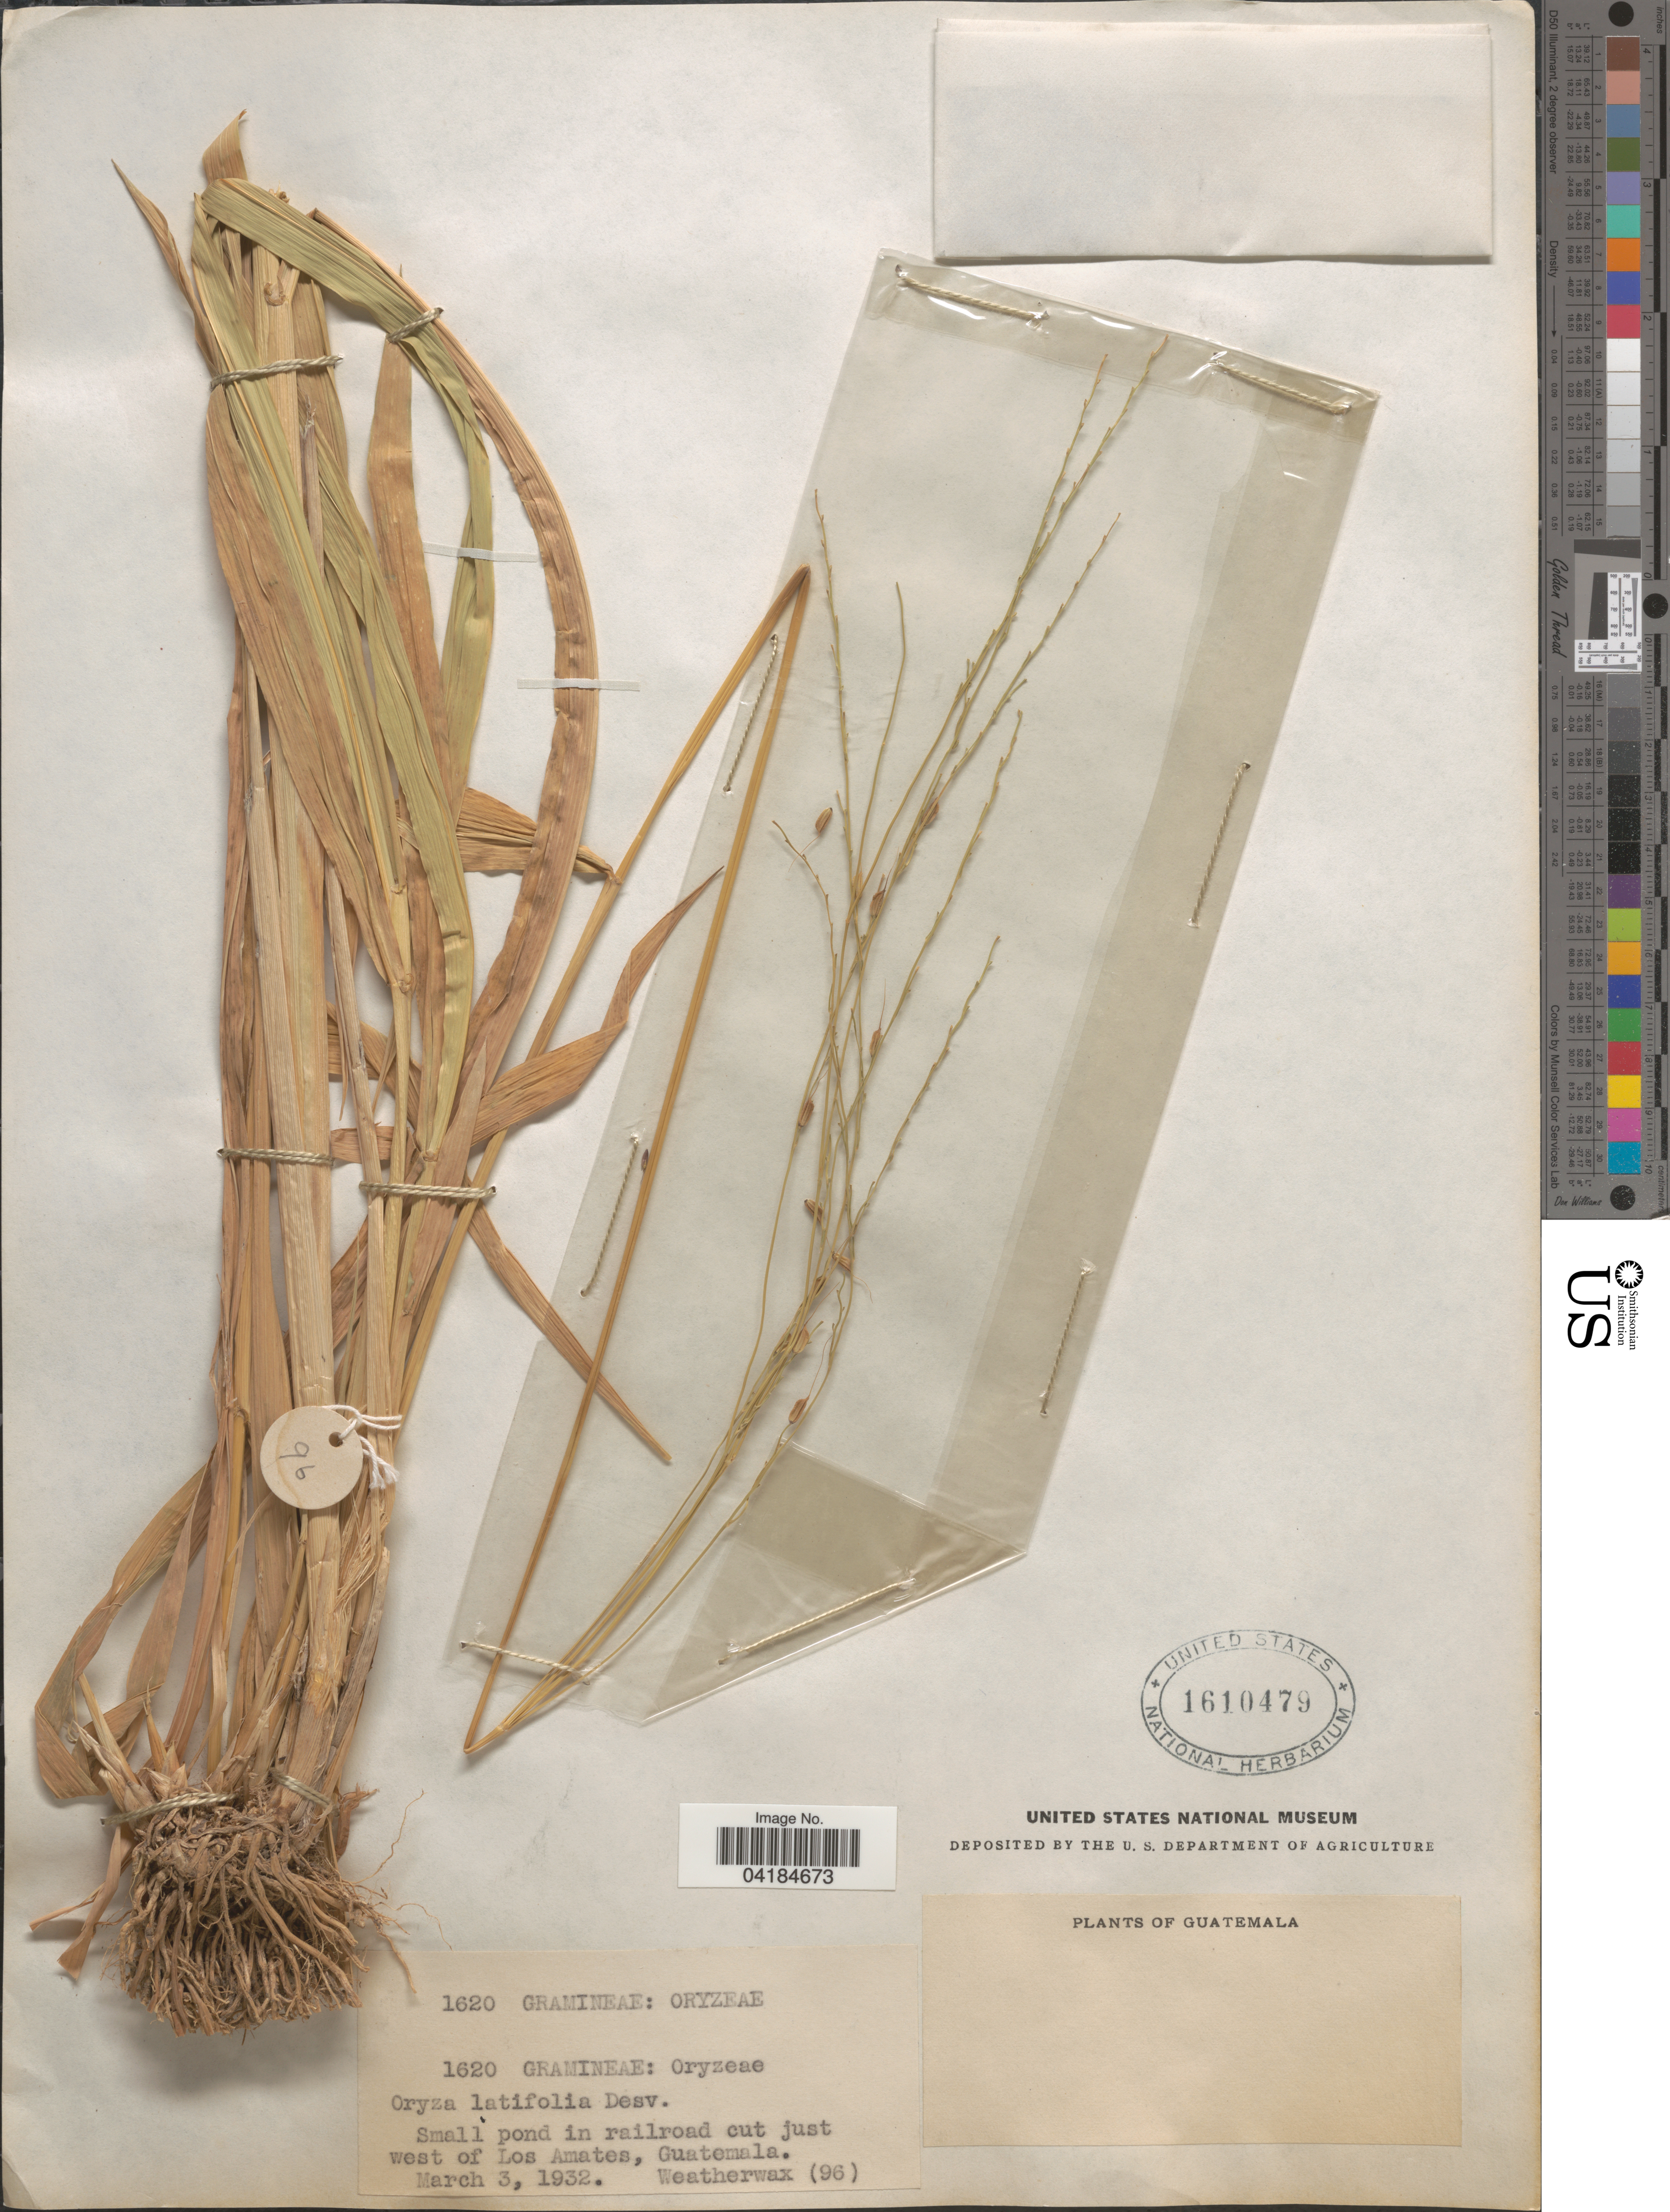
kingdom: Plantae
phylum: Tracheophyta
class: Liliopsida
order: Poales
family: Poaceae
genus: Oryza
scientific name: Oryza latifolia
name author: Desv.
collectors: -. Weatherwax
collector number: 96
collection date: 1932-03-03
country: Guatemala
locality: Small pond in railroad cut just west of Los Amates.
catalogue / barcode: US 1610479